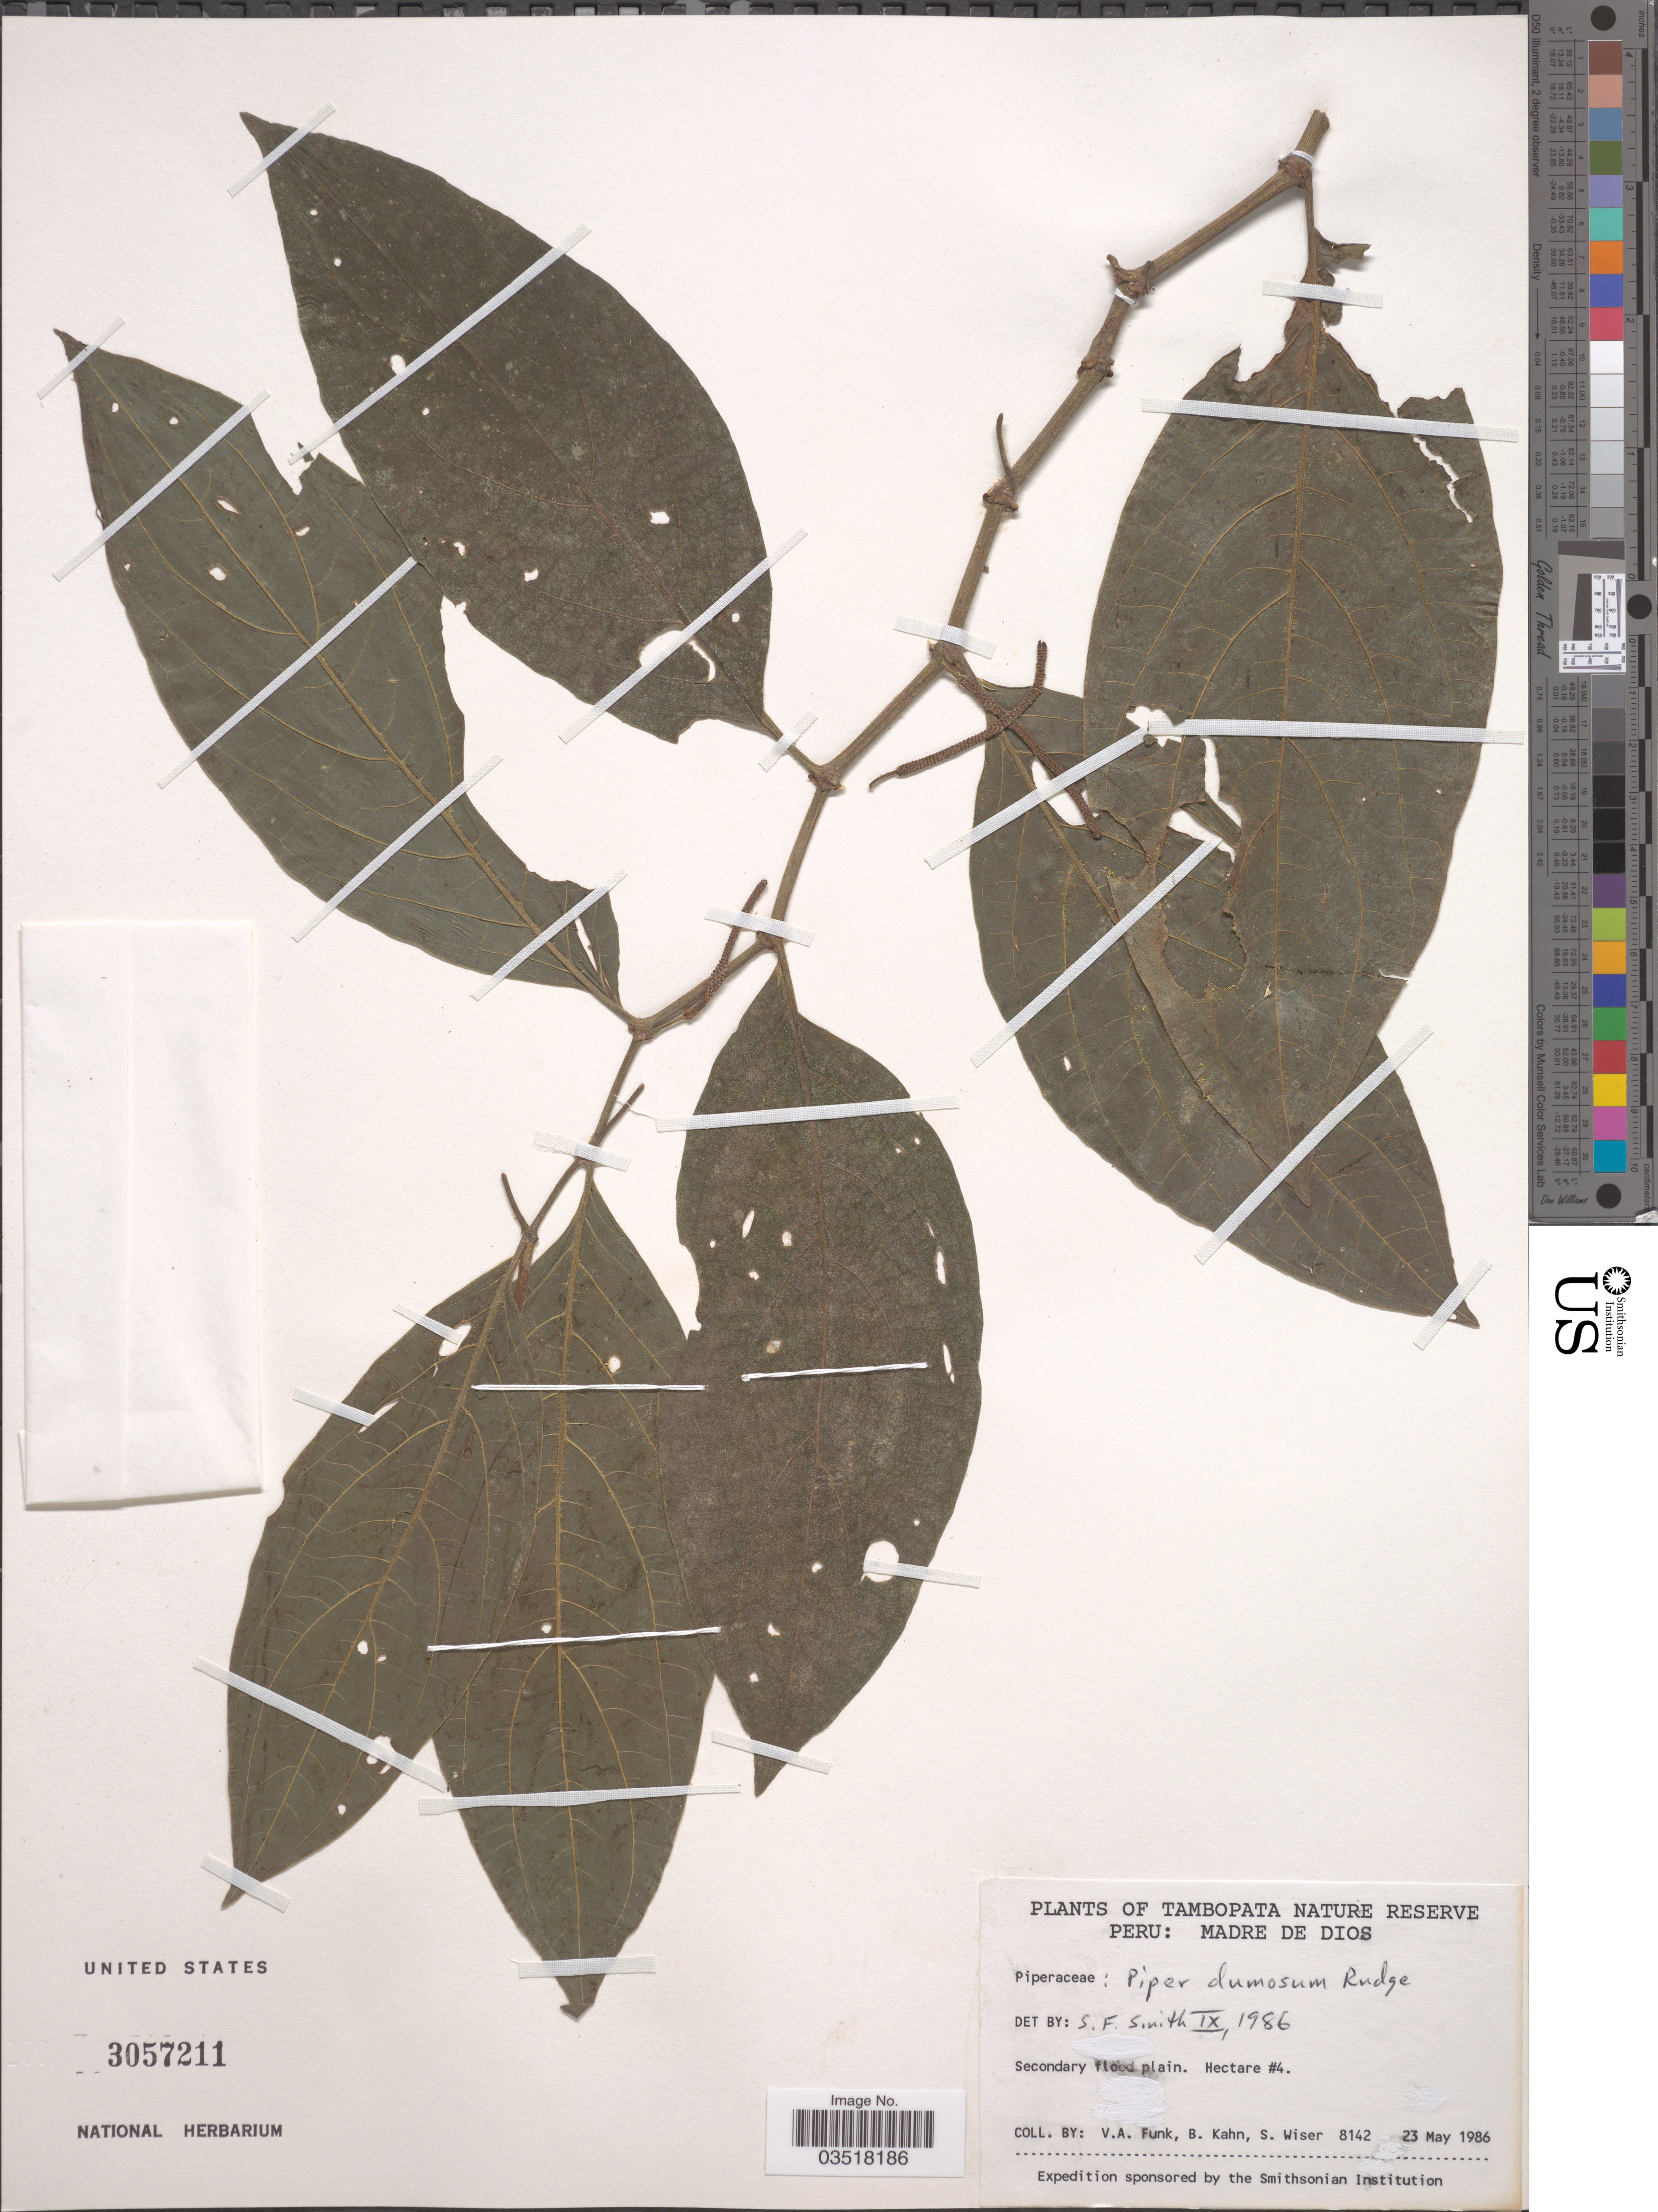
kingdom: Plantae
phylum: Tracheophyta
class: Magnoliopsida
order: Piperales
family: Piperaceae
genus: Piper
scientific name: Piper dumosum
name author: Rudge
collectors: V. Funk, B. Kahn & S. Wiser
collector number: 8142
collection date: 1986-05-23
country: Peru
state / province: Madre de Dios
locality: Tambopata Nature Reserve. Secondary flood plain. Hectare #4.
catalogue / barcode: US 3057211